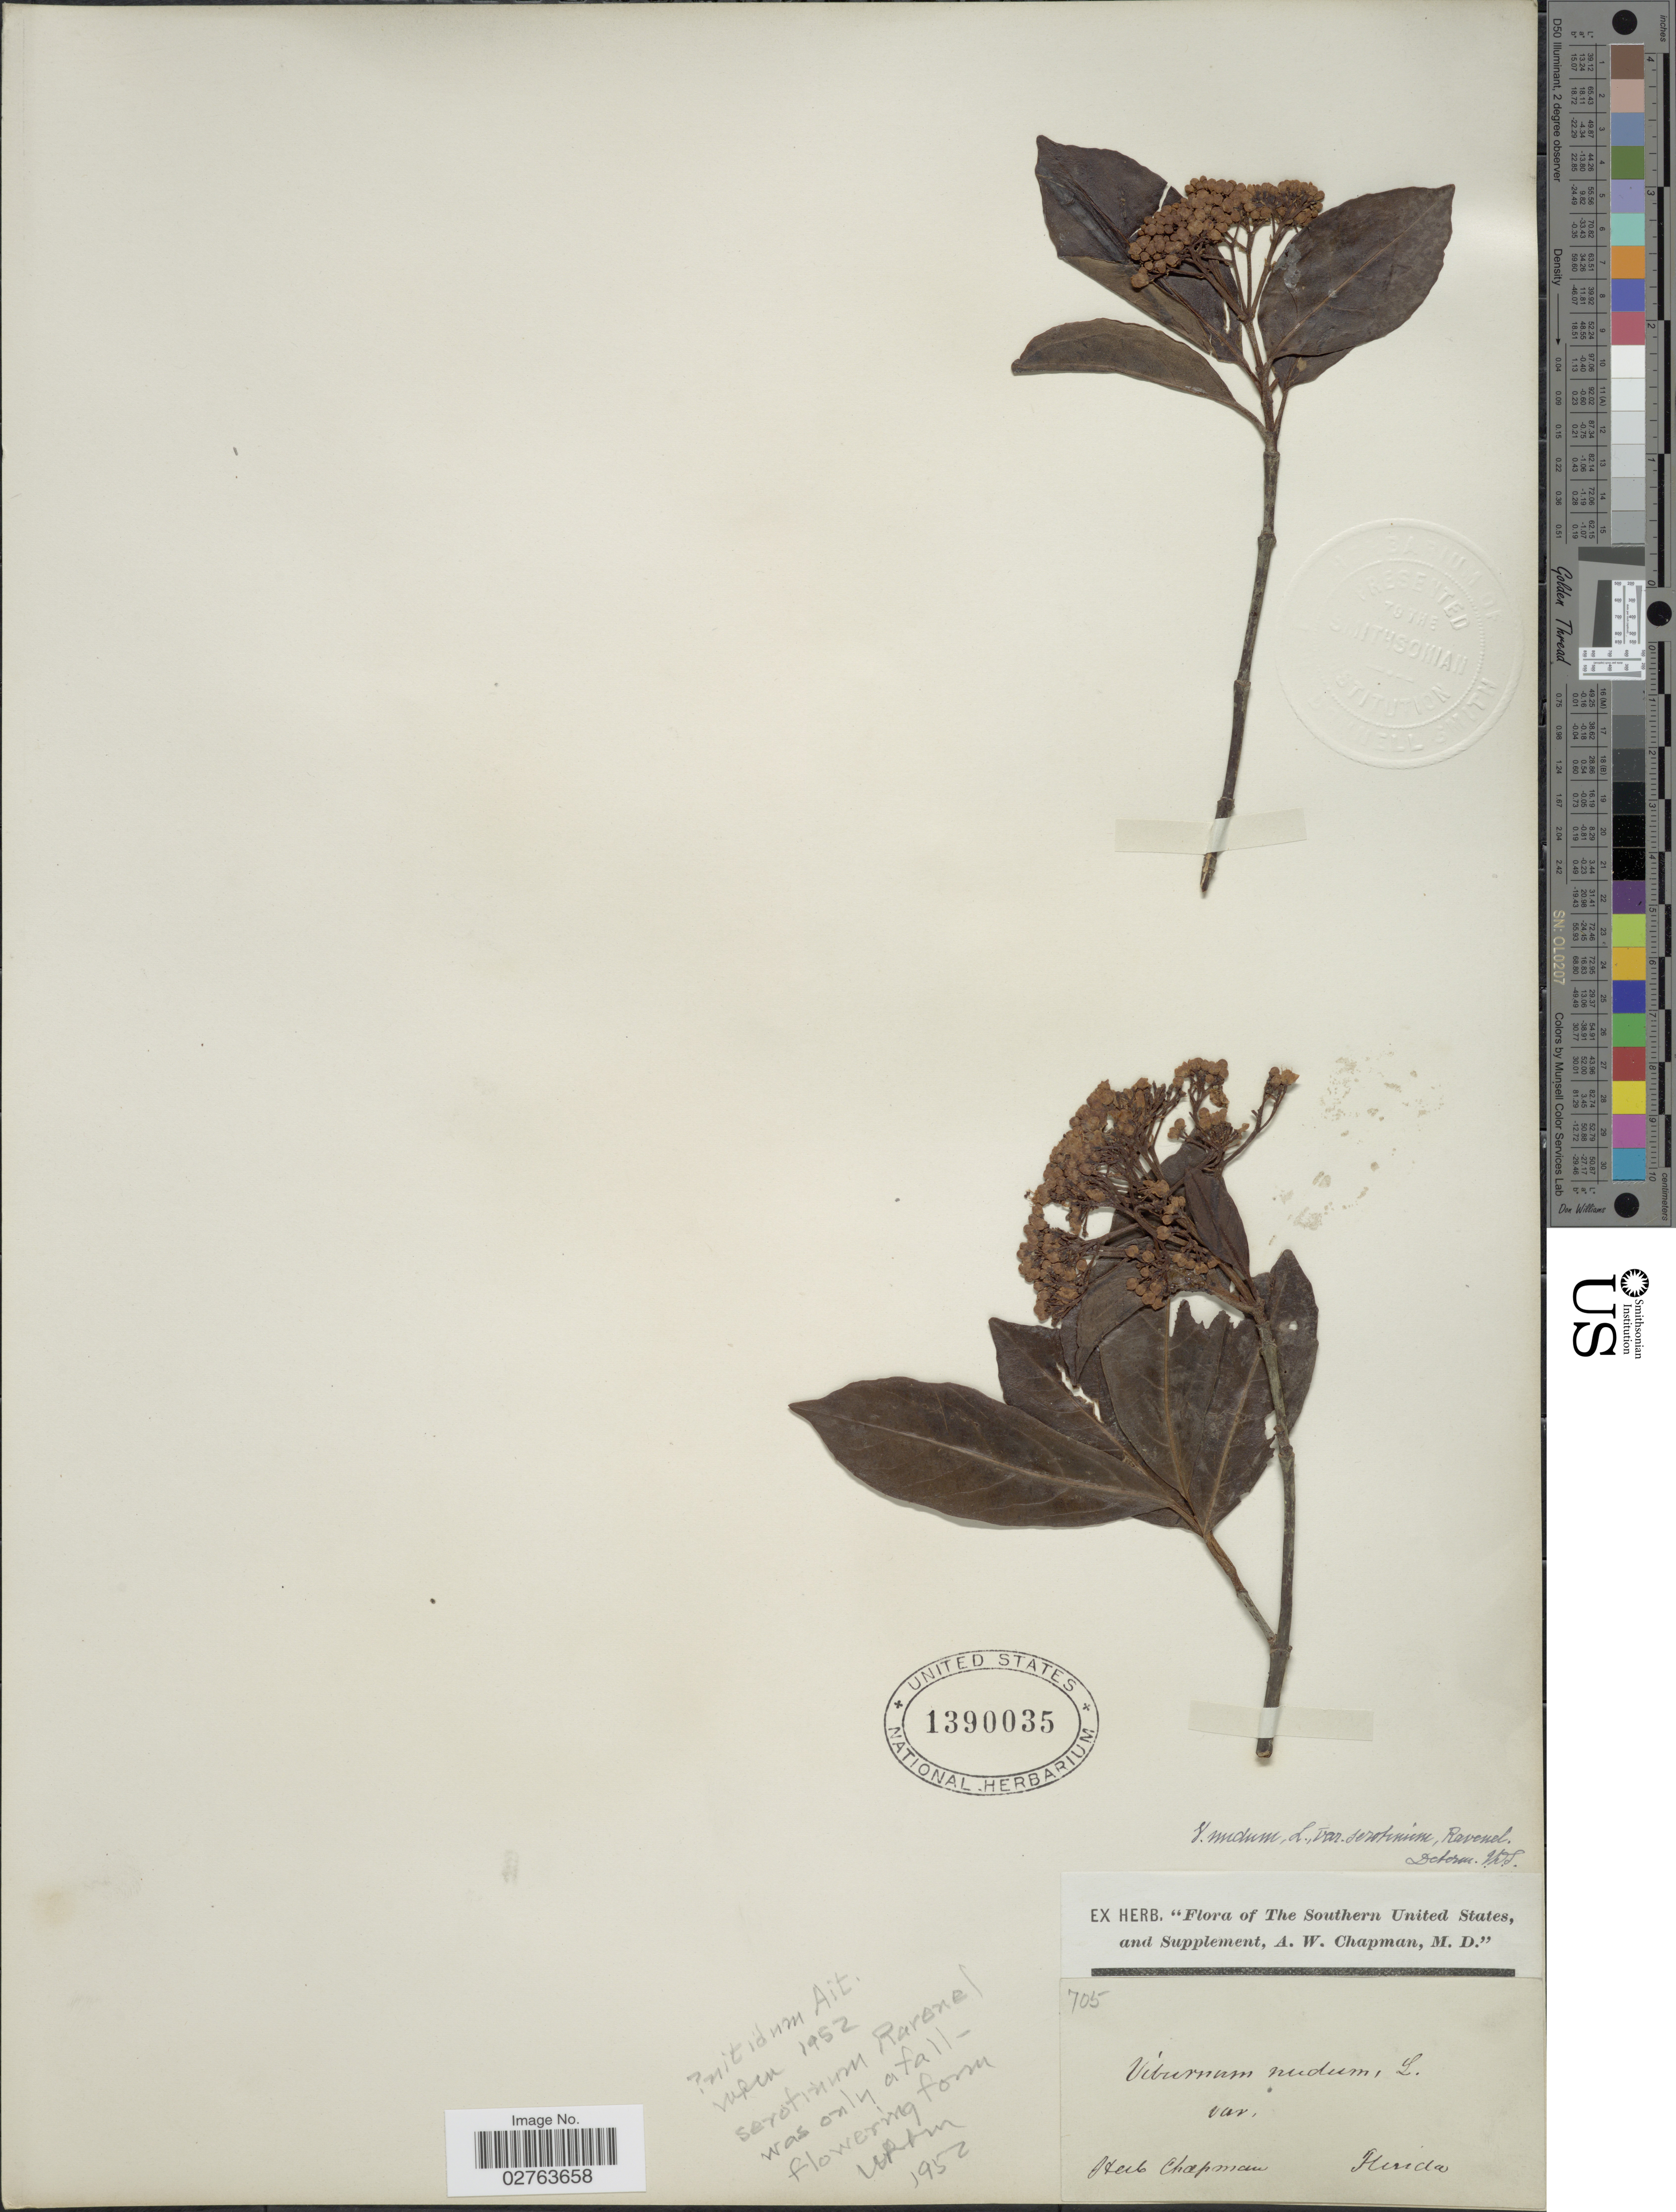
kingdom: Plantae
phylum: Tracheophyta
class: Magnoliopsida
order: Dipsacales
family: Viburnaceae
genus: Viburnum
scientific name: Viburnum nitidum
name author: Aiton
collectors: ex herb. A.W. Chapman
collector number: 705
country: United States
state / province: Florida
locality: Southern United States, and Supplement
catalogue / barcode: US 1390035